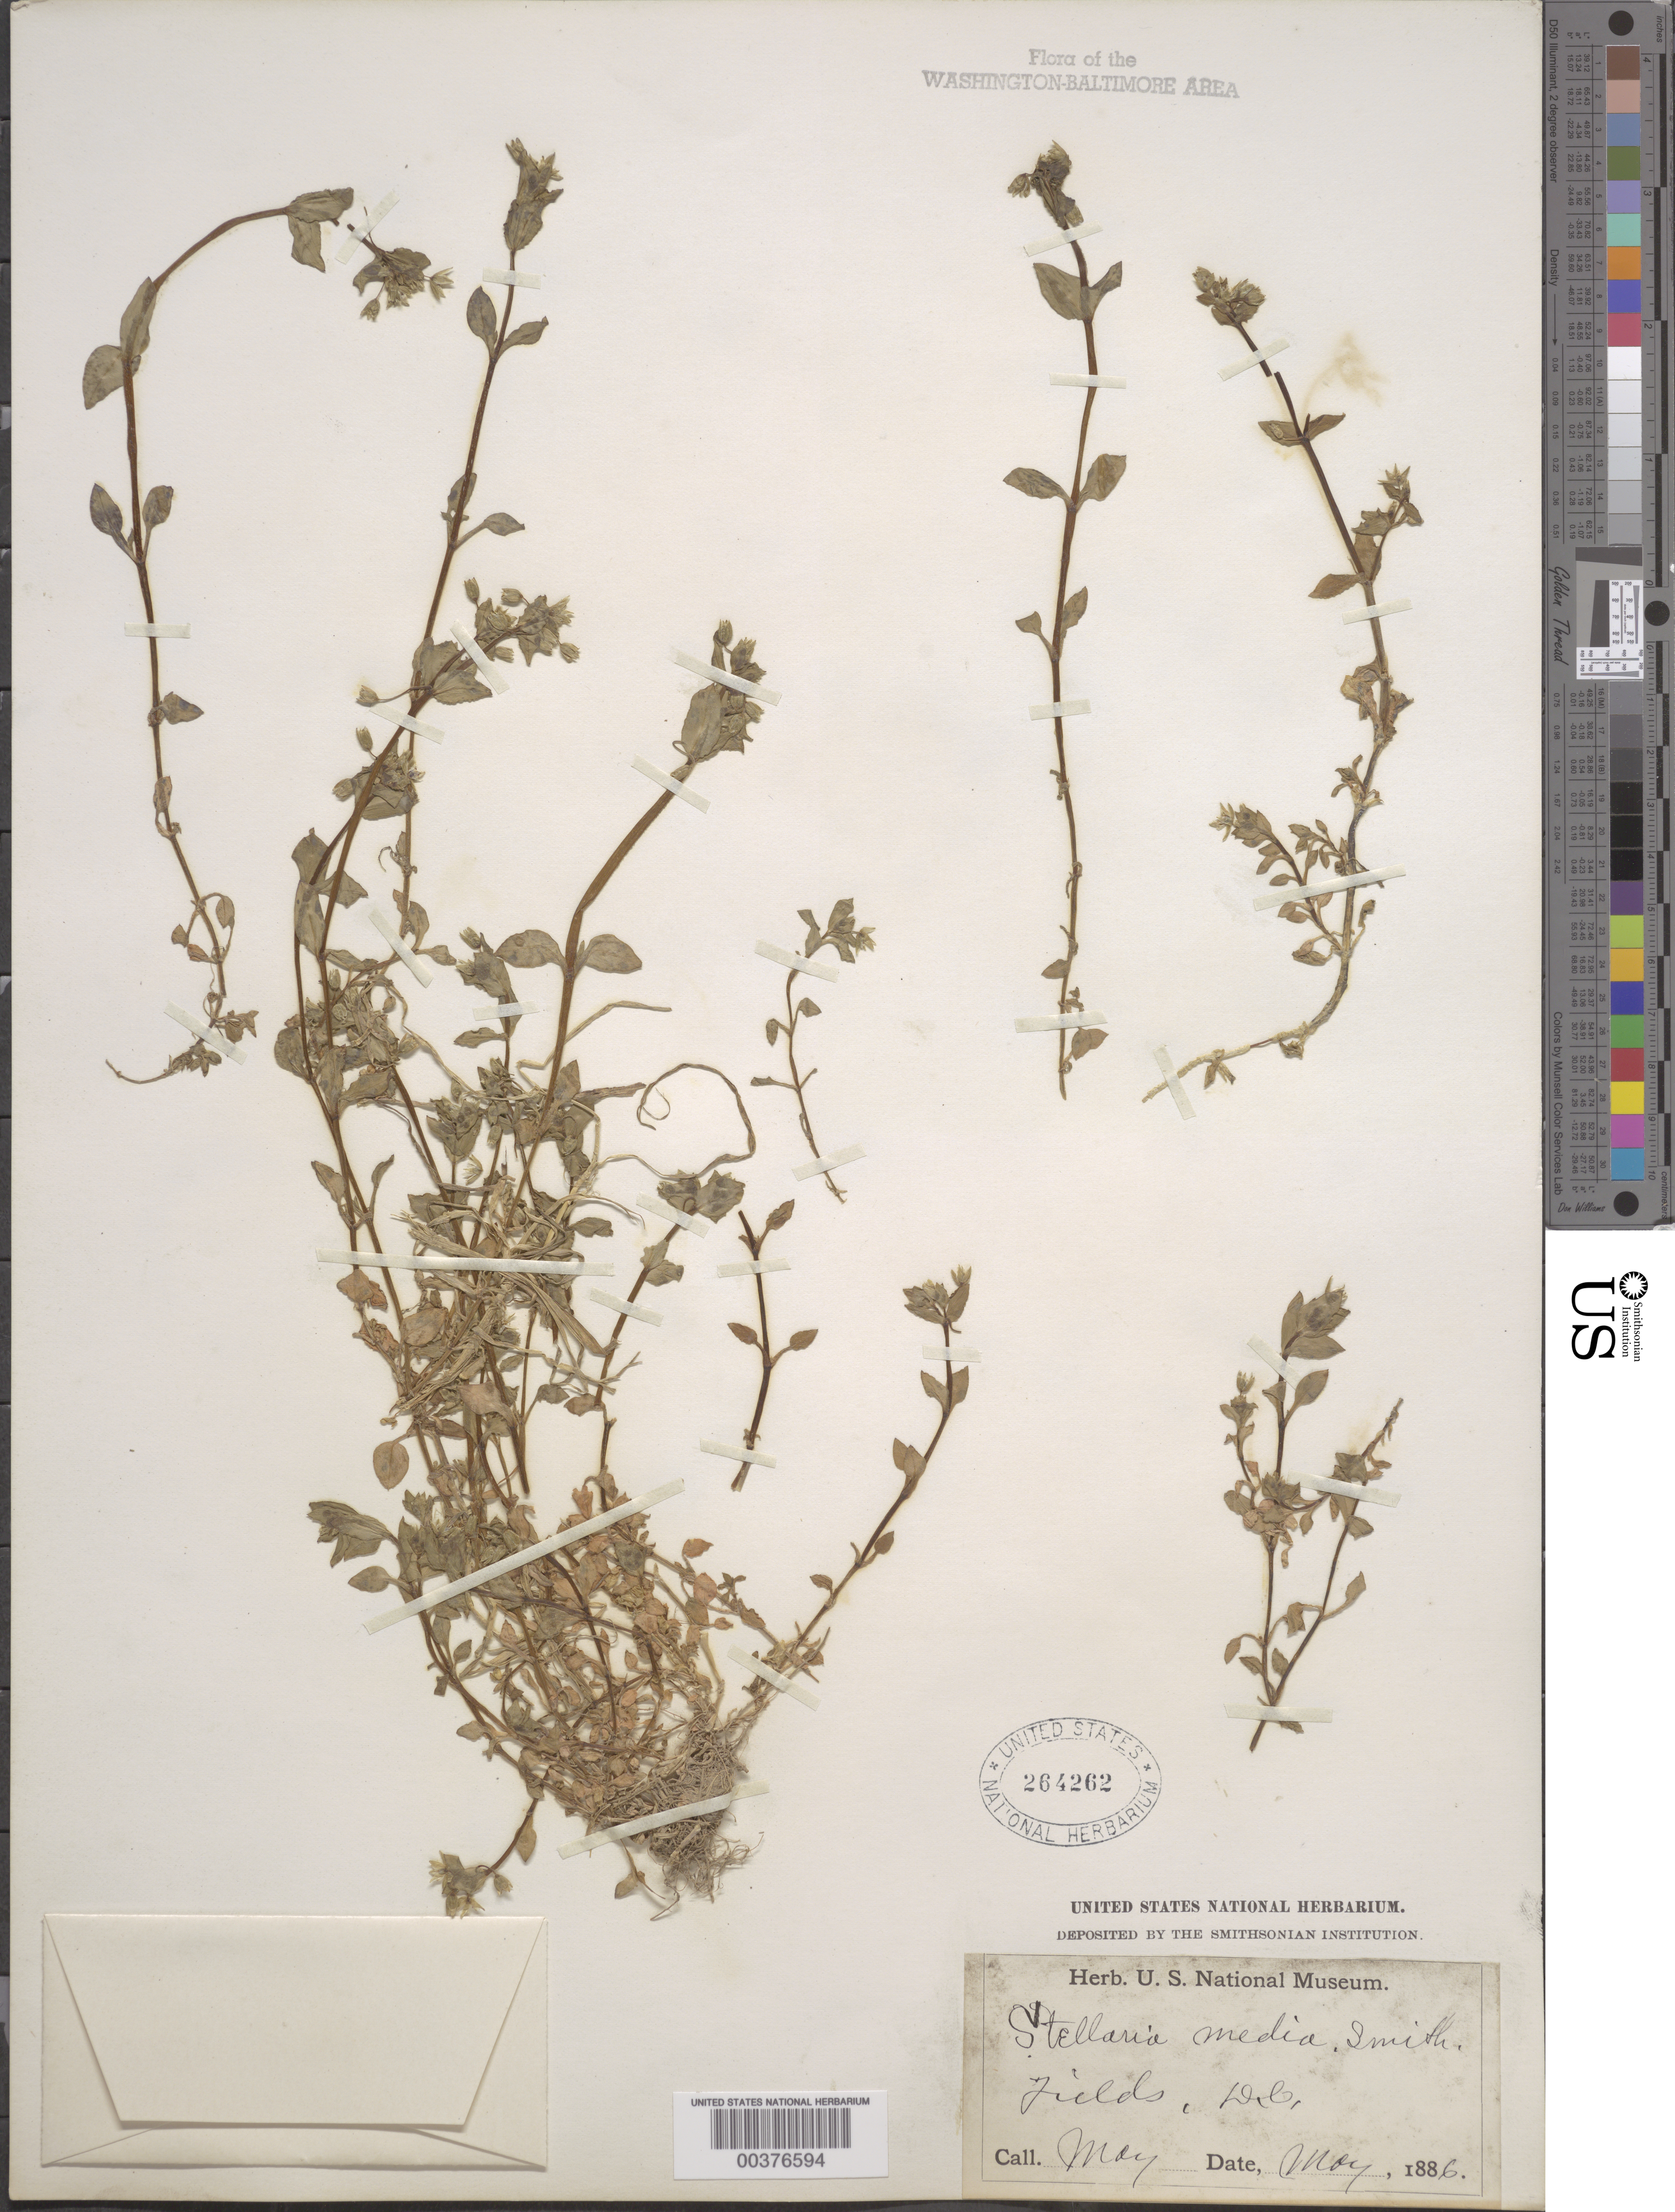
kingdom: Plantae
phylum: Tracheophyta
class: Magnoliopsida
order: Caryophyllales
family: Caryophyllaceae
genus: Stellaria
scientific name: Stellaria media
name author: (L.) Vill.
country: United States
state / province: District of Columbia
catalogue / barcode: US 264262